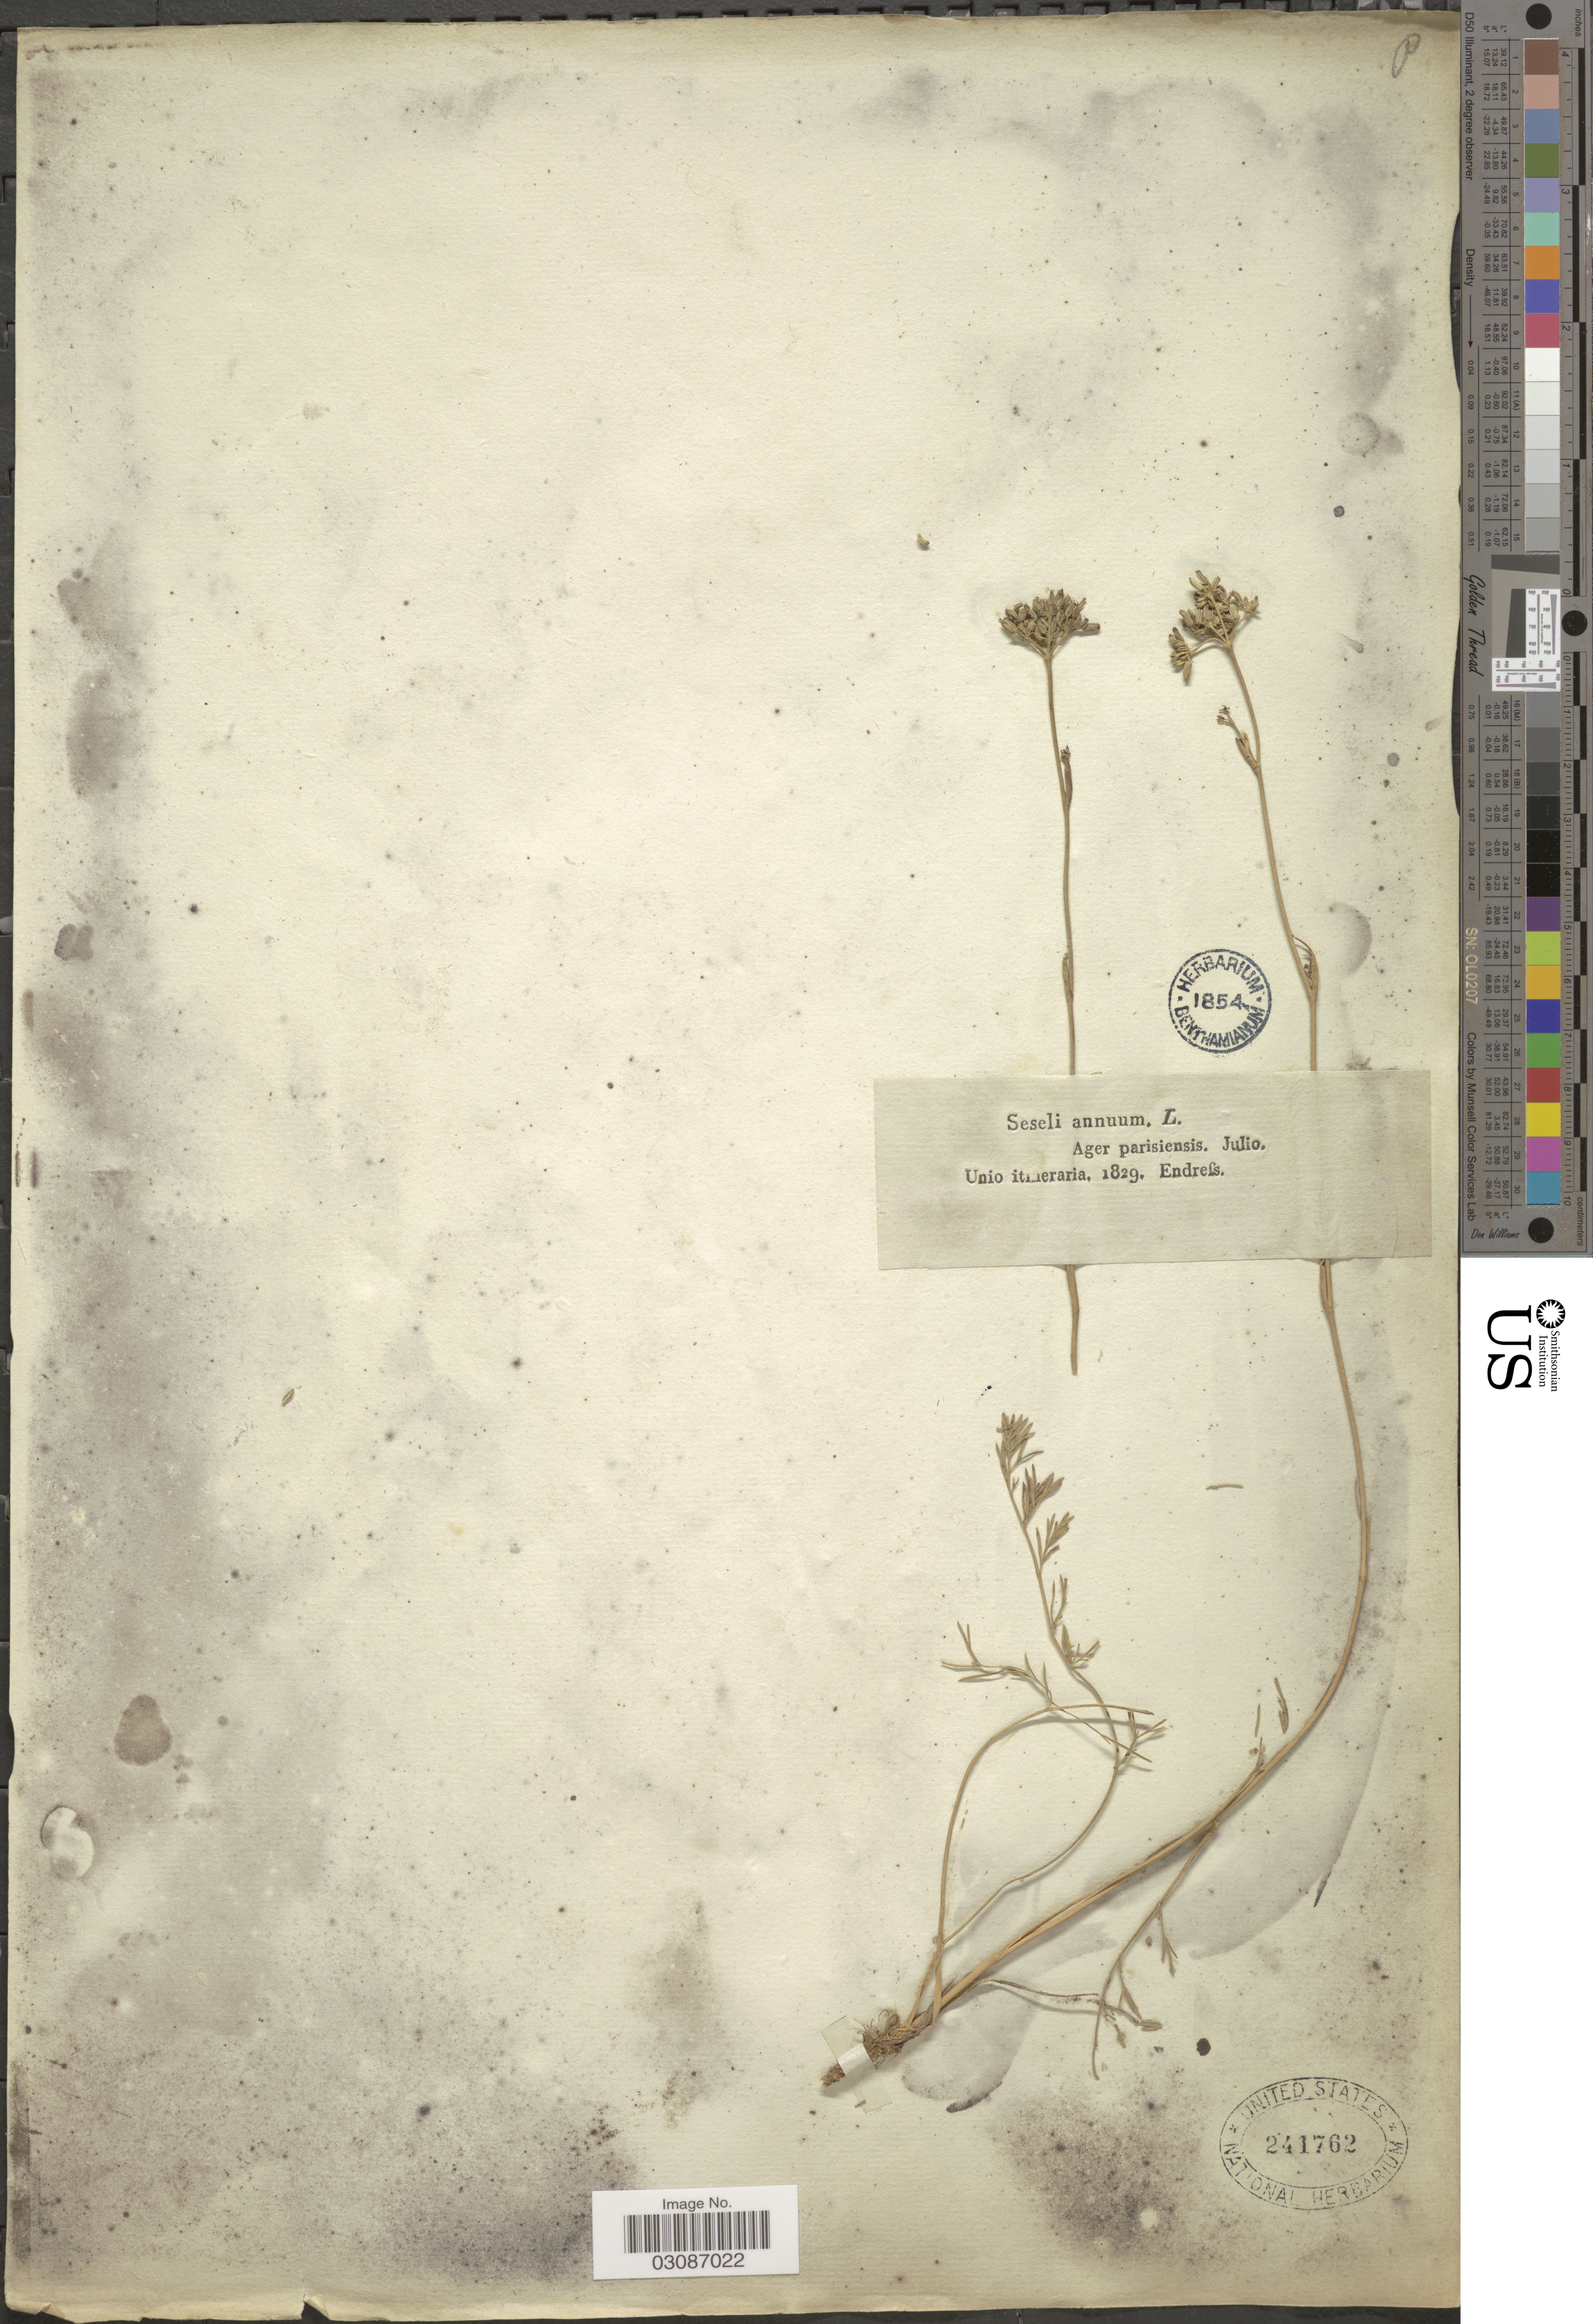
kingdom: Plantae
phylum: Tracheophyta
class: Magnoliopsida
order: Apiales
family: Apiaceae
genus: Seseli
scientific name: Seseli annuum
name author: L.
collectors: Endrefs, --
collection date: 1829-07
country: France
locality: Ager parisiensis.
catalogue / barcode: US 241762